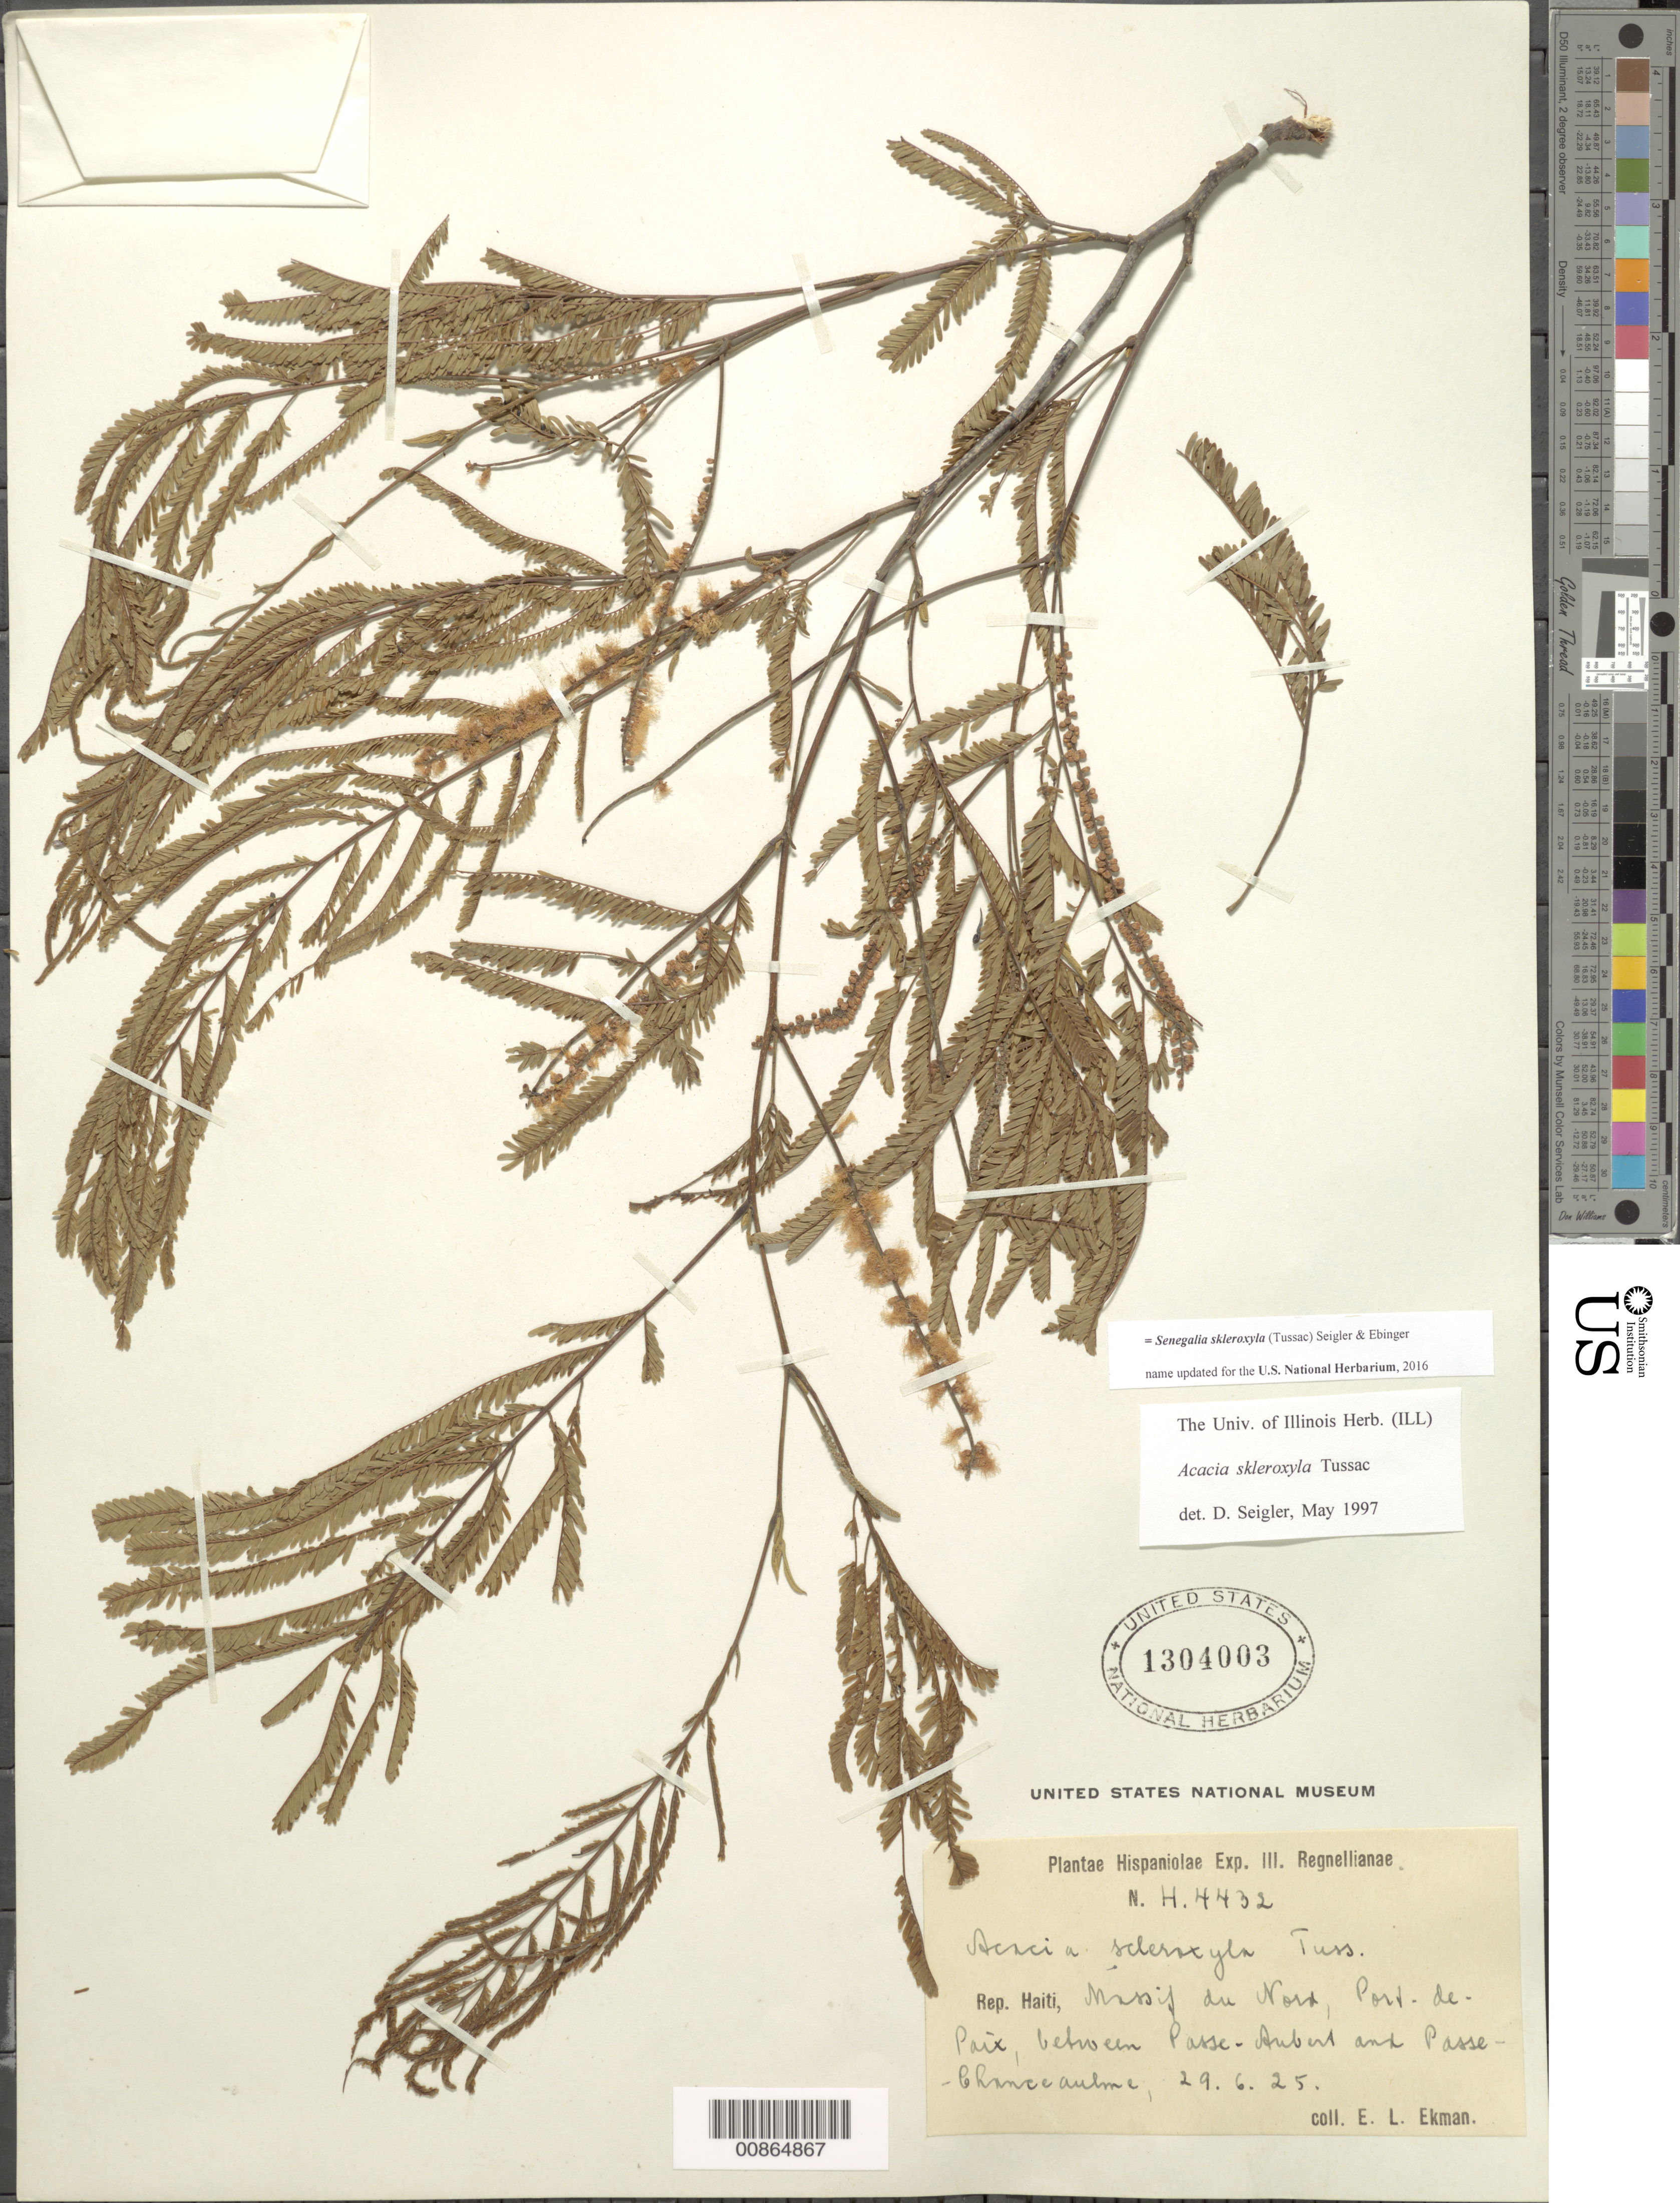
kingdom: Plantae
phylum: Tracheophyta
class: Magnoliopsida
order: Fabales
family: Fabaceae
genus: Parasenegalia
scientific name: Parasenegalia skleroxyla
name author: (Tussac) Seigler & Ebinger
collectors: E. L. Ekman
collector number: H 4432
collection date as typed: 29 Jun 1925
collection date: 1925-06-29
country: Haiti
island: Hispaniola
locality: Massif du Nord, Port-de-Paix, between Passe-Aubert and Passe-Chanceaulme.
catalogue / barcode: US 1304003